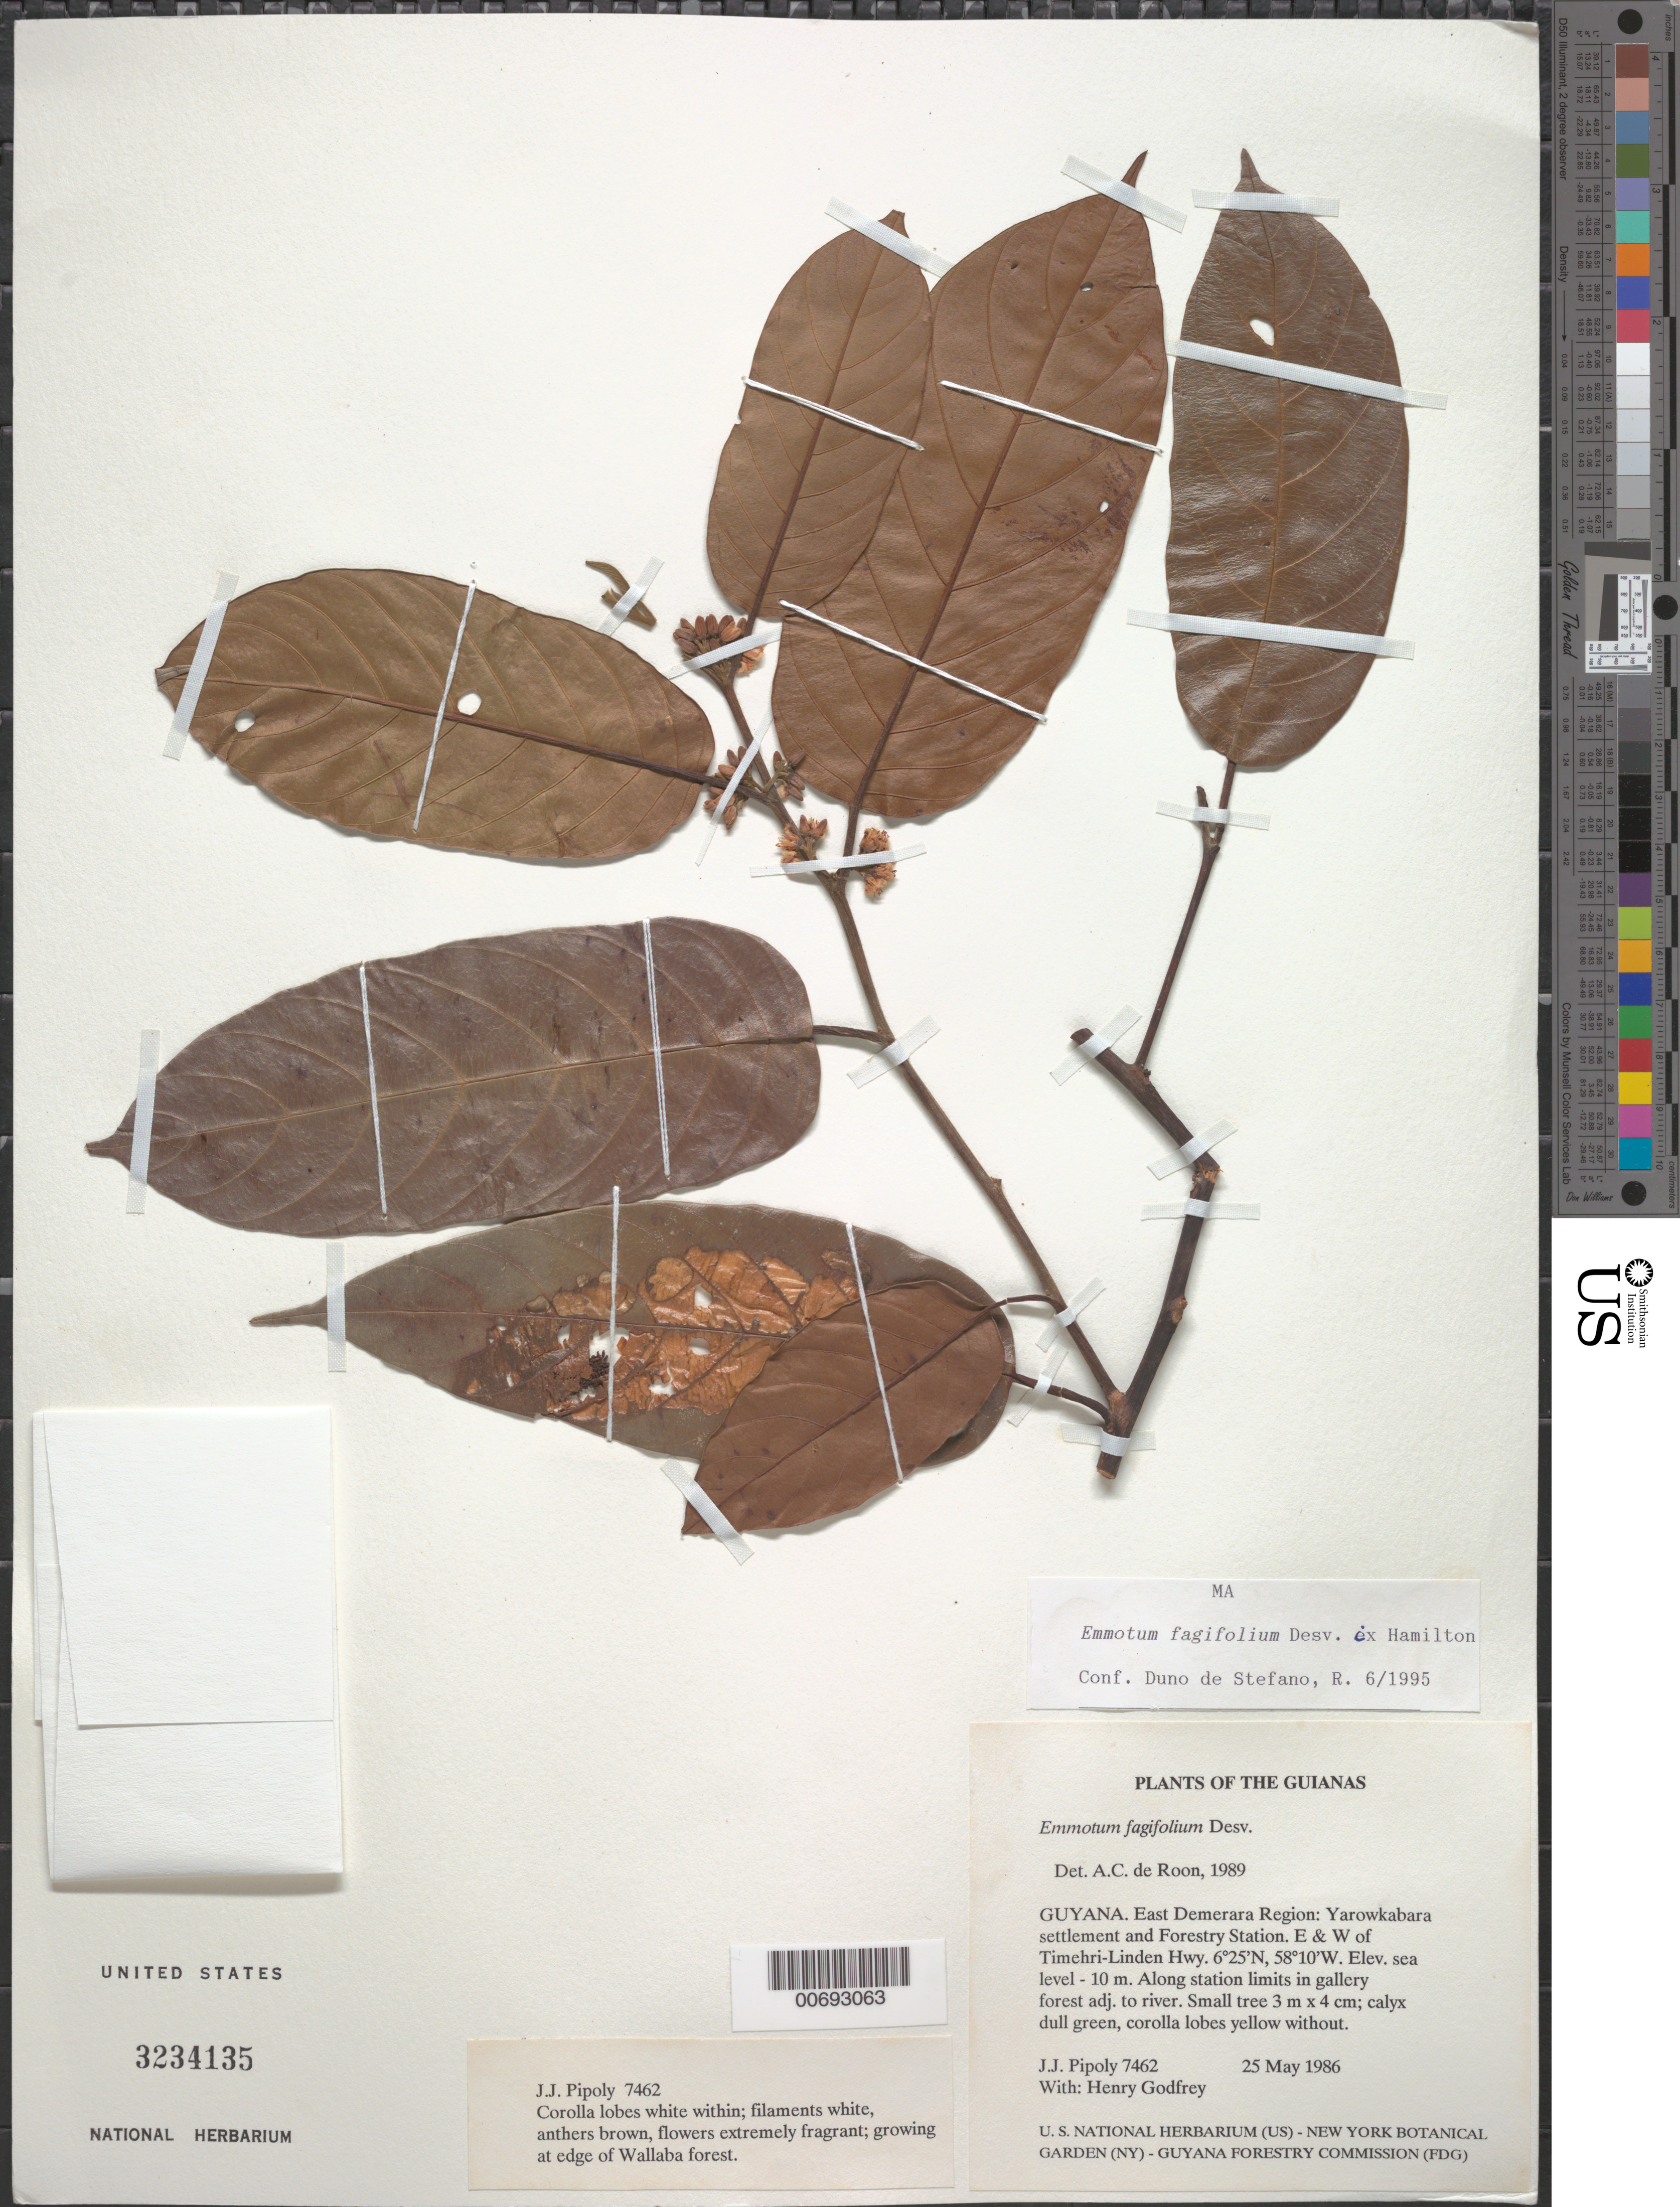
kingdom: Plantae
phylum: Tracheophyta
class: Magnoliopsida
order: Metteniusales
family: Metteniusaceae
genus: Emmotum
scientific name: Emmotum fagifolium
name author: Desv. ex Ham.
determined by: Duno de Stefano, R.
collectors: J. J. Pipoly & H. Godfrey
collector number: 7462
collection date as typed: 25 May 1986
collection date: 1986-05-25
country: Guyana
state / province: Demerara-Mahaica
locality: Yarowkabra settlement and Forestry Station. E & W of Timehri-Linden Hwy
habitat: Along station limits in gallery forest adj. to river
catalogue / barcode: US 3234135